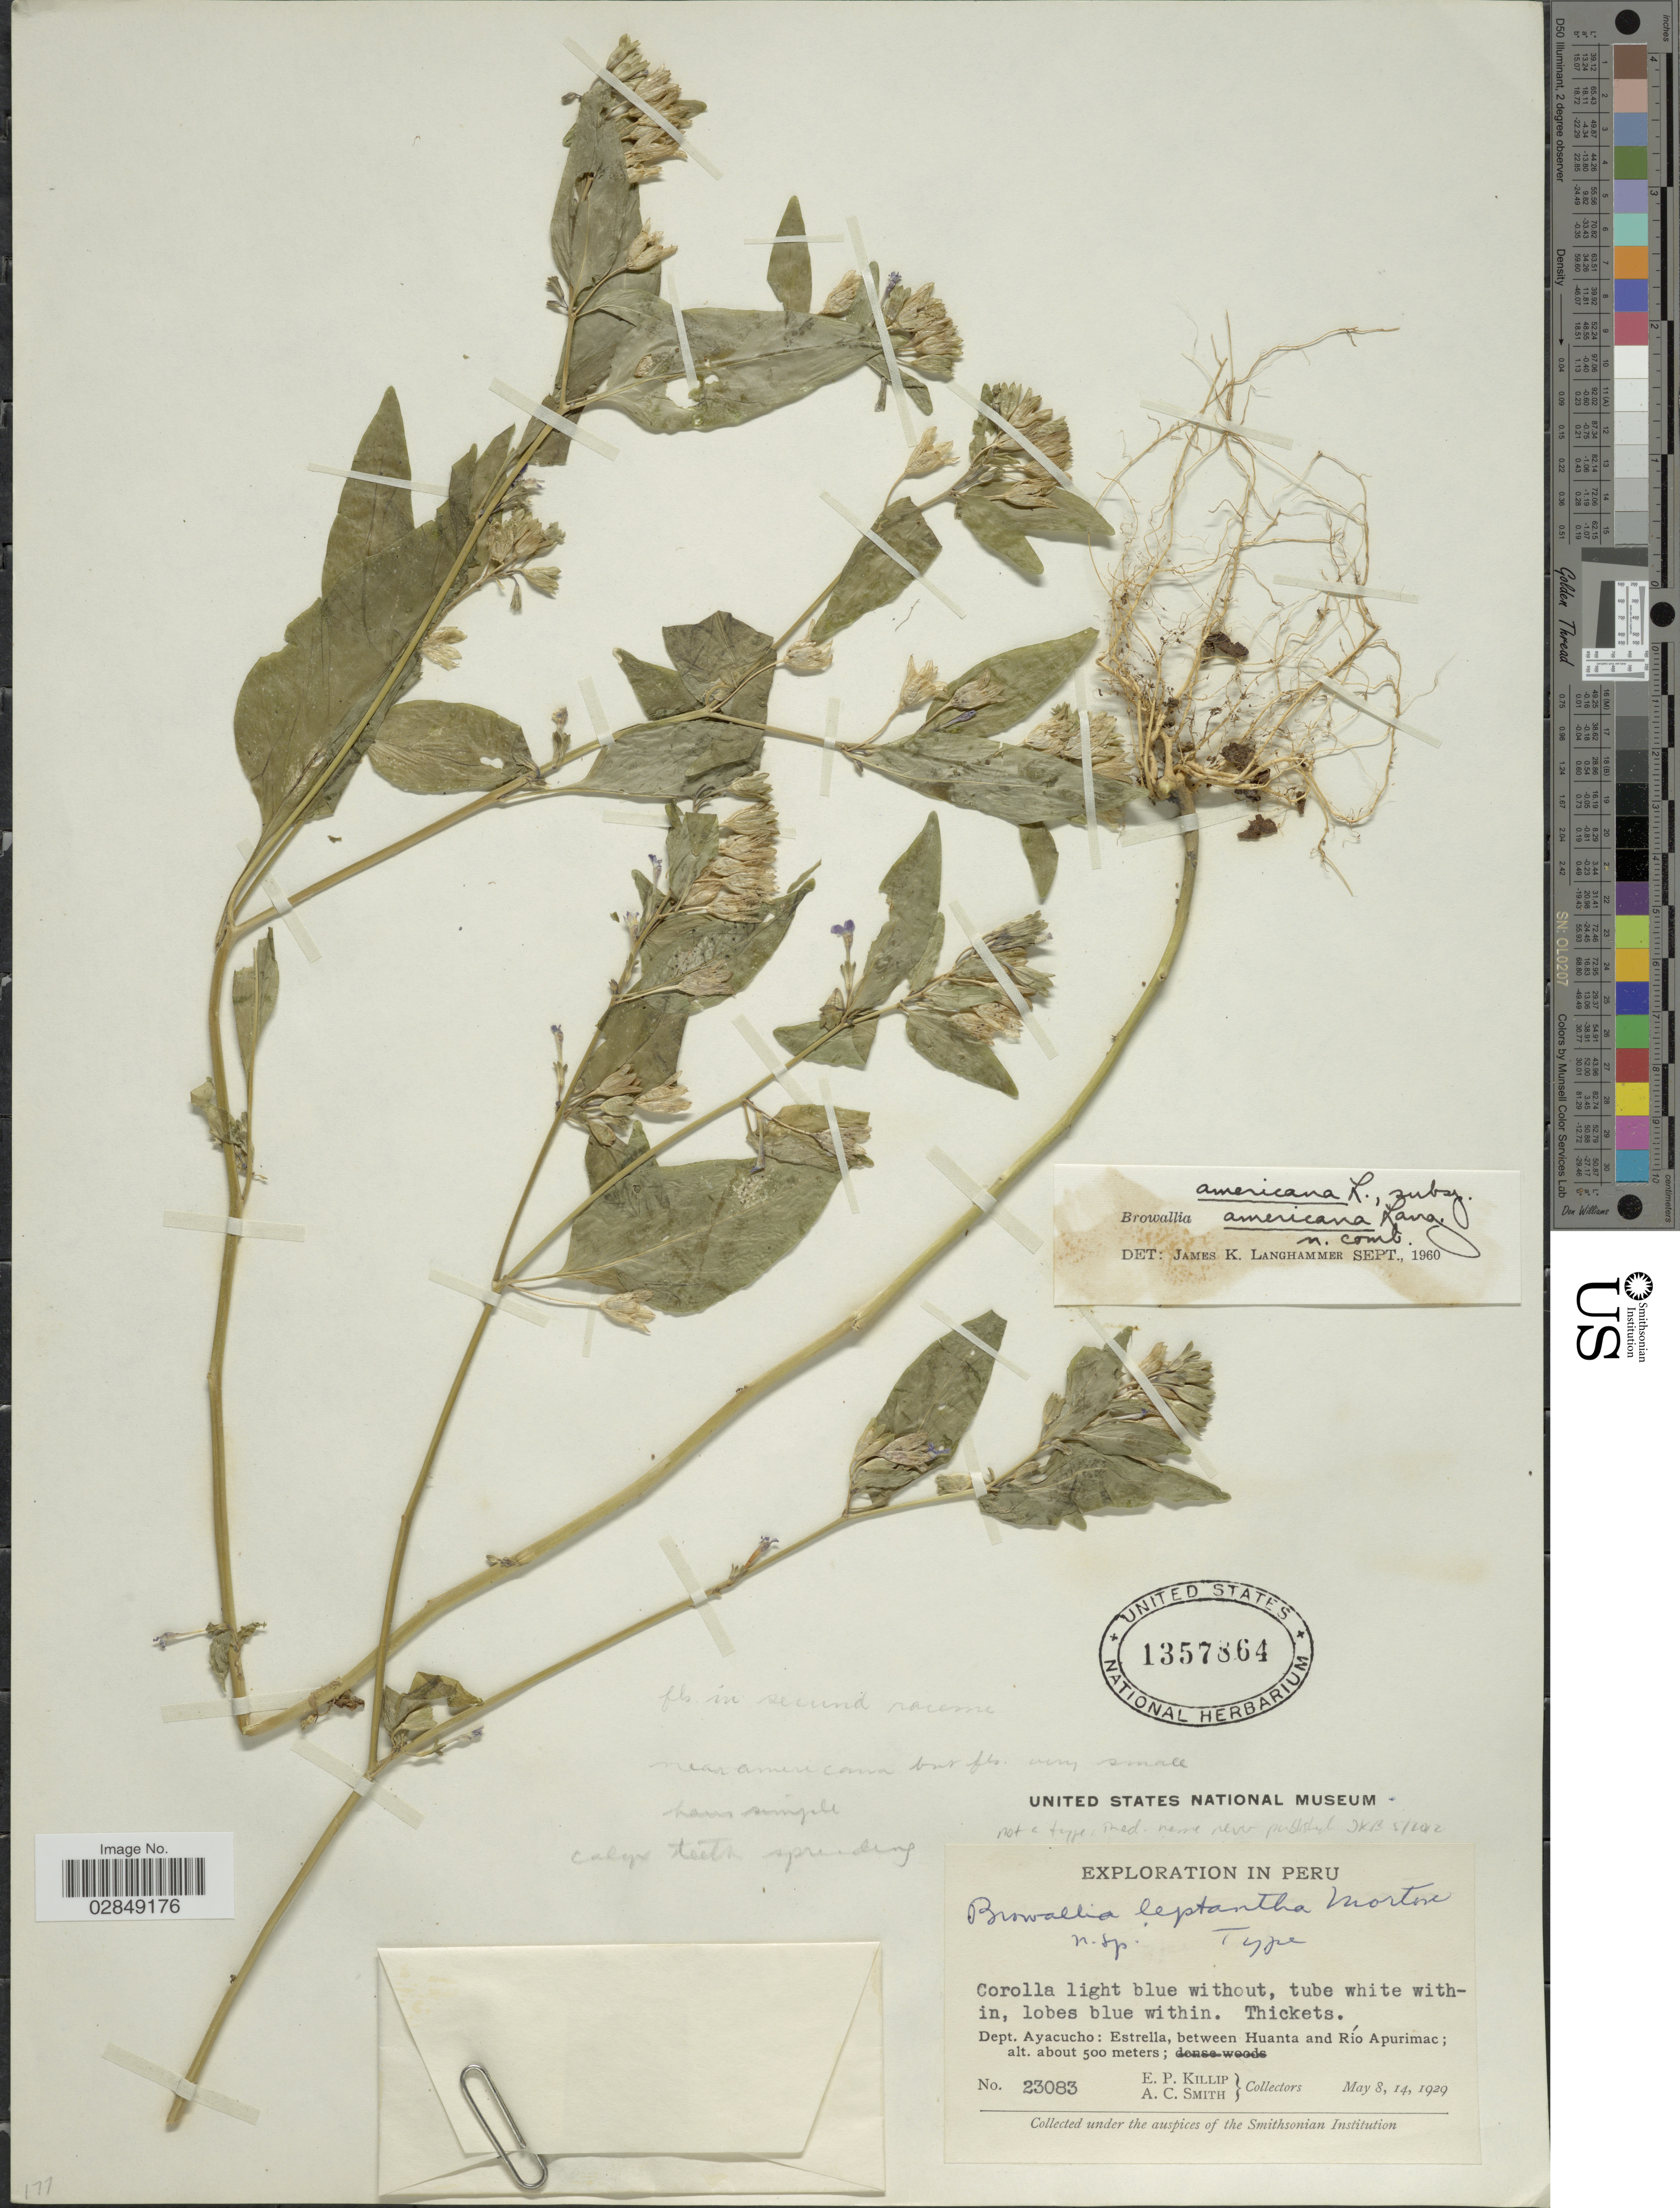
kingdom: Plantae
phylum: Tracheophyta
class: Magnoliopsida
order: Solanales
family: Solanaceae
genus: Browallia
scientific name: Browallia americana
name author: L.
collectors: E. P. Killip & A. C. Smith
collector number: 23083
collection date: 1929-05-08/1929-05-14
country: Peru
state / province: Ayacucho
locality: Depto. Ayacucho: Estrella, between Huanta and Río Apurimac.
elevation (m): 500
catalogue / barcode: US 1357864